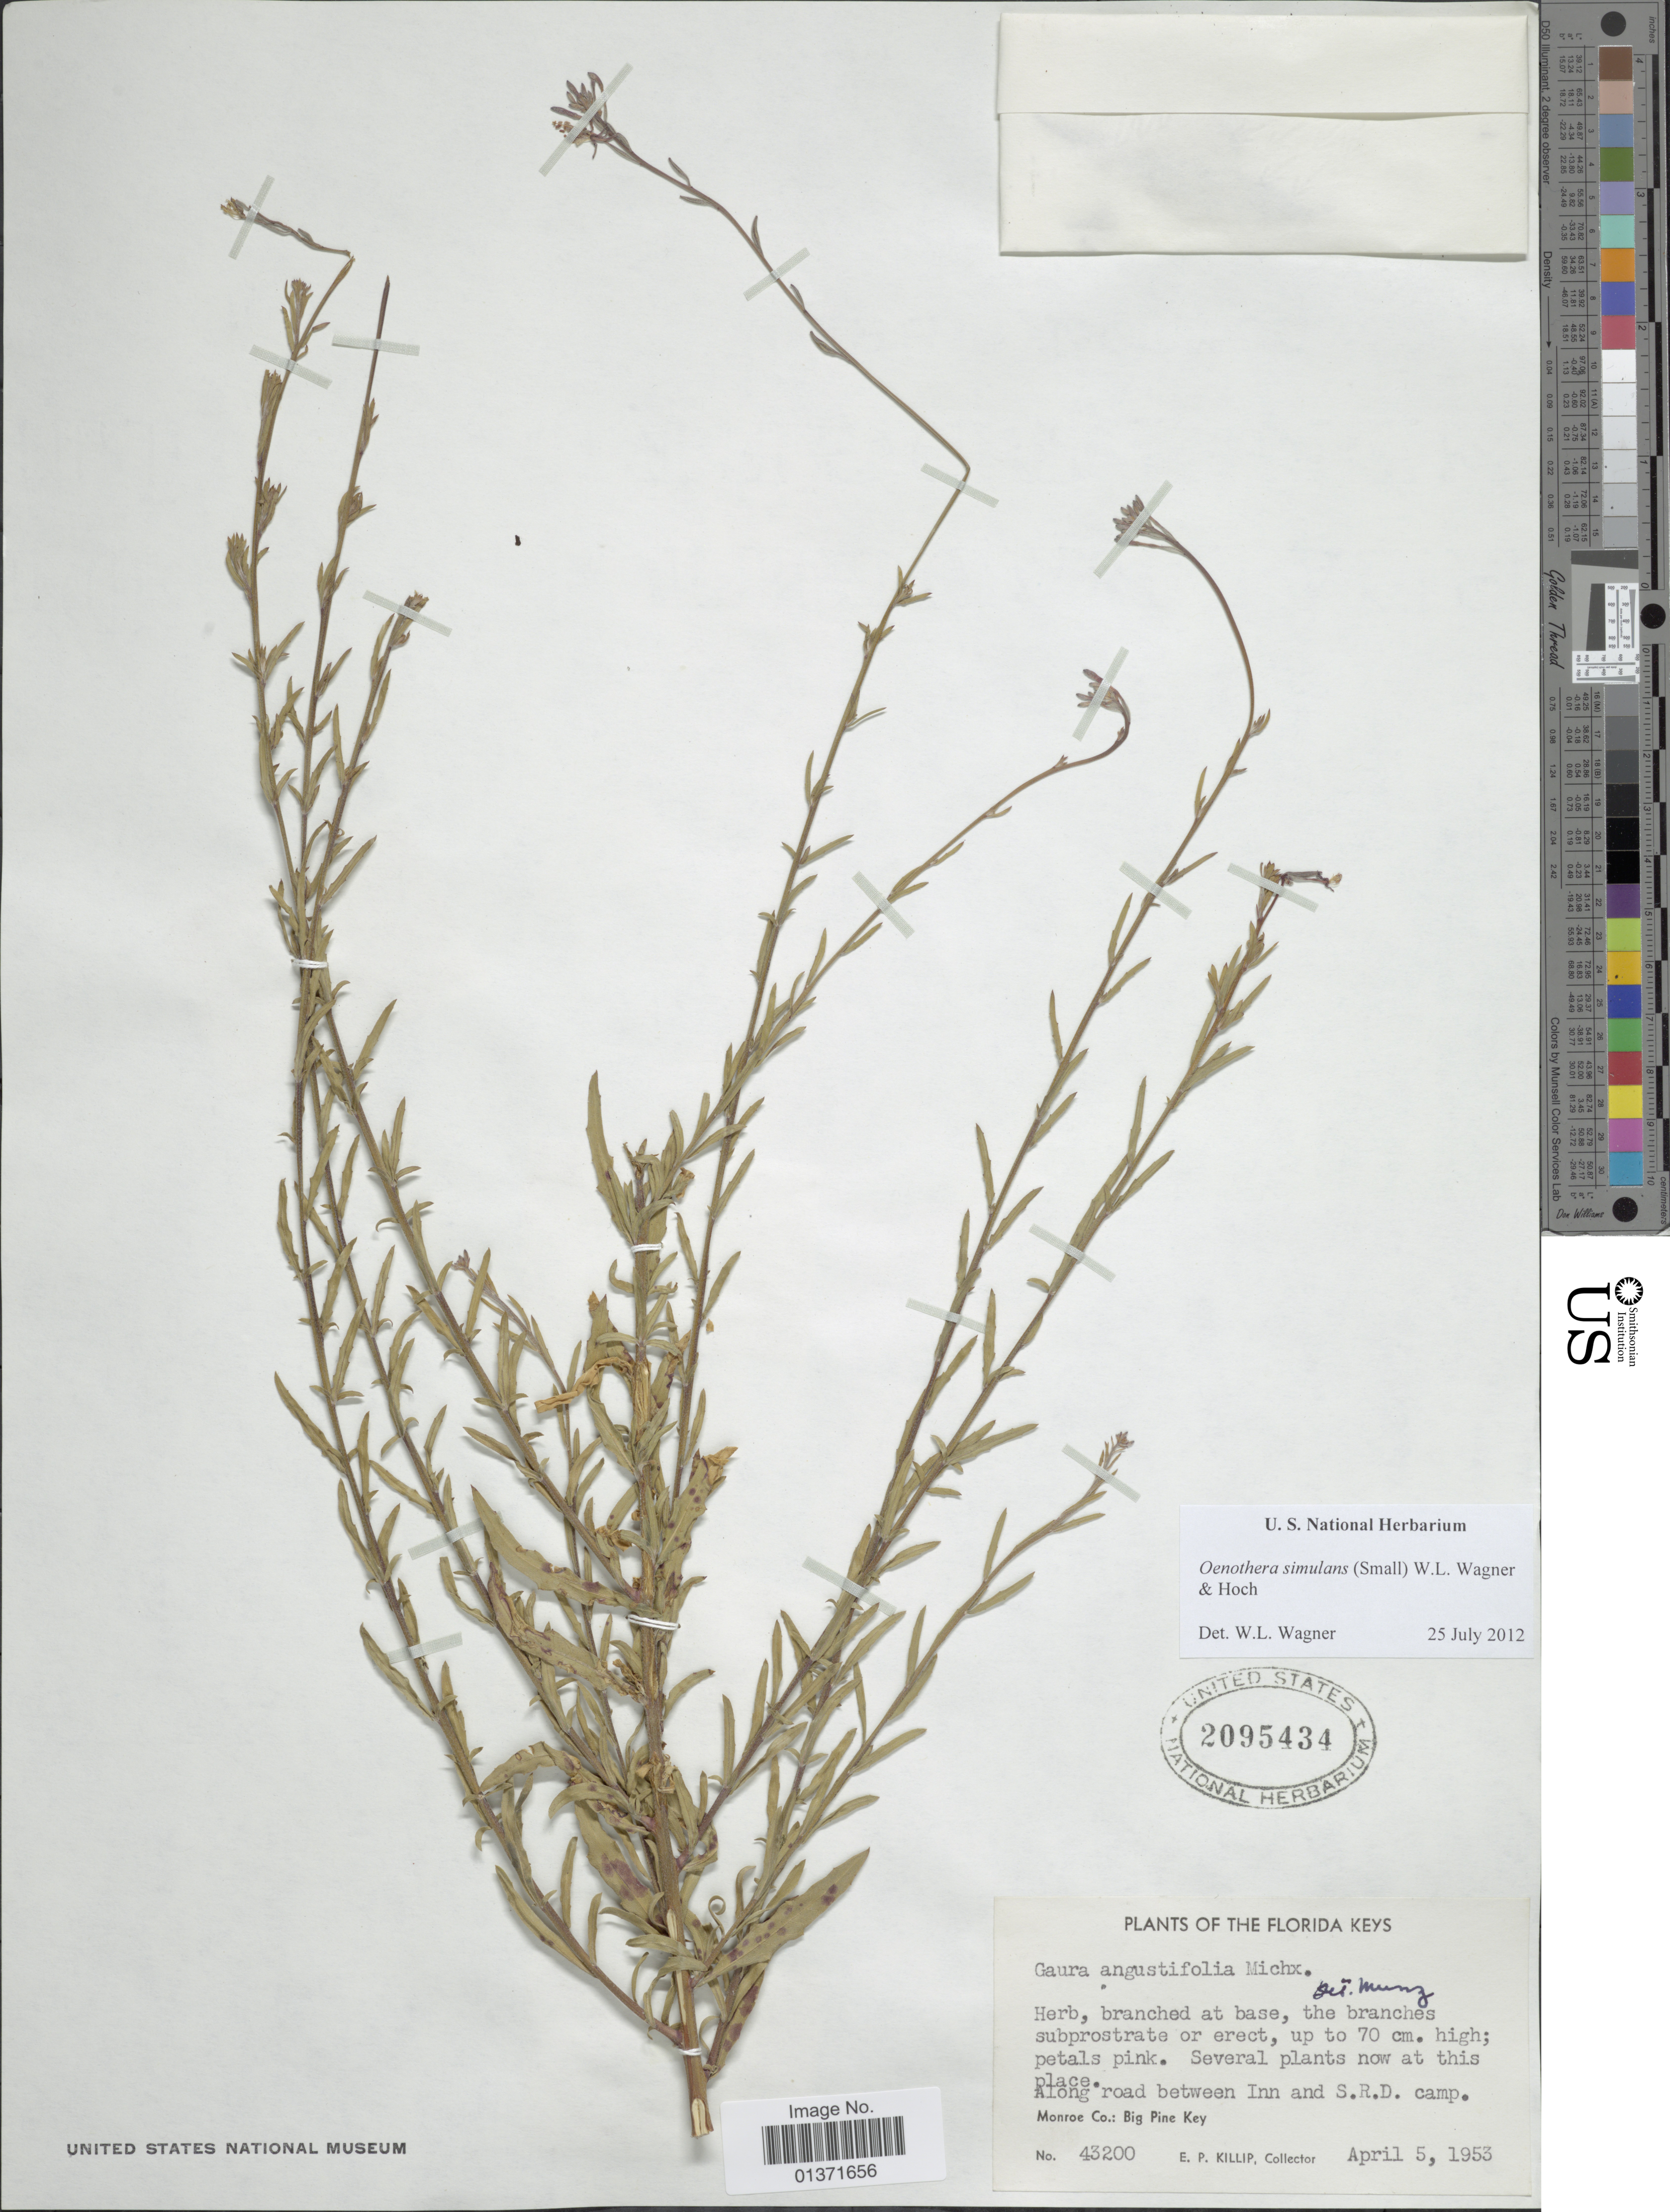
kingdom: Plantae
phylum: Tracheophyta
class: Magnoliopsida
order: Myrtales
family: Onagraceae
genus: Oenothera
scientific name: Oenothera simulans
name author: Michx.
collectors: E. P. Killip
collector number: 43200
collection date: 1953-04-05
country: United States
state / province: Florida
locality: Florida Keys, Monroe Co: Big Pine Key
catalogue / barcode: US 2095434